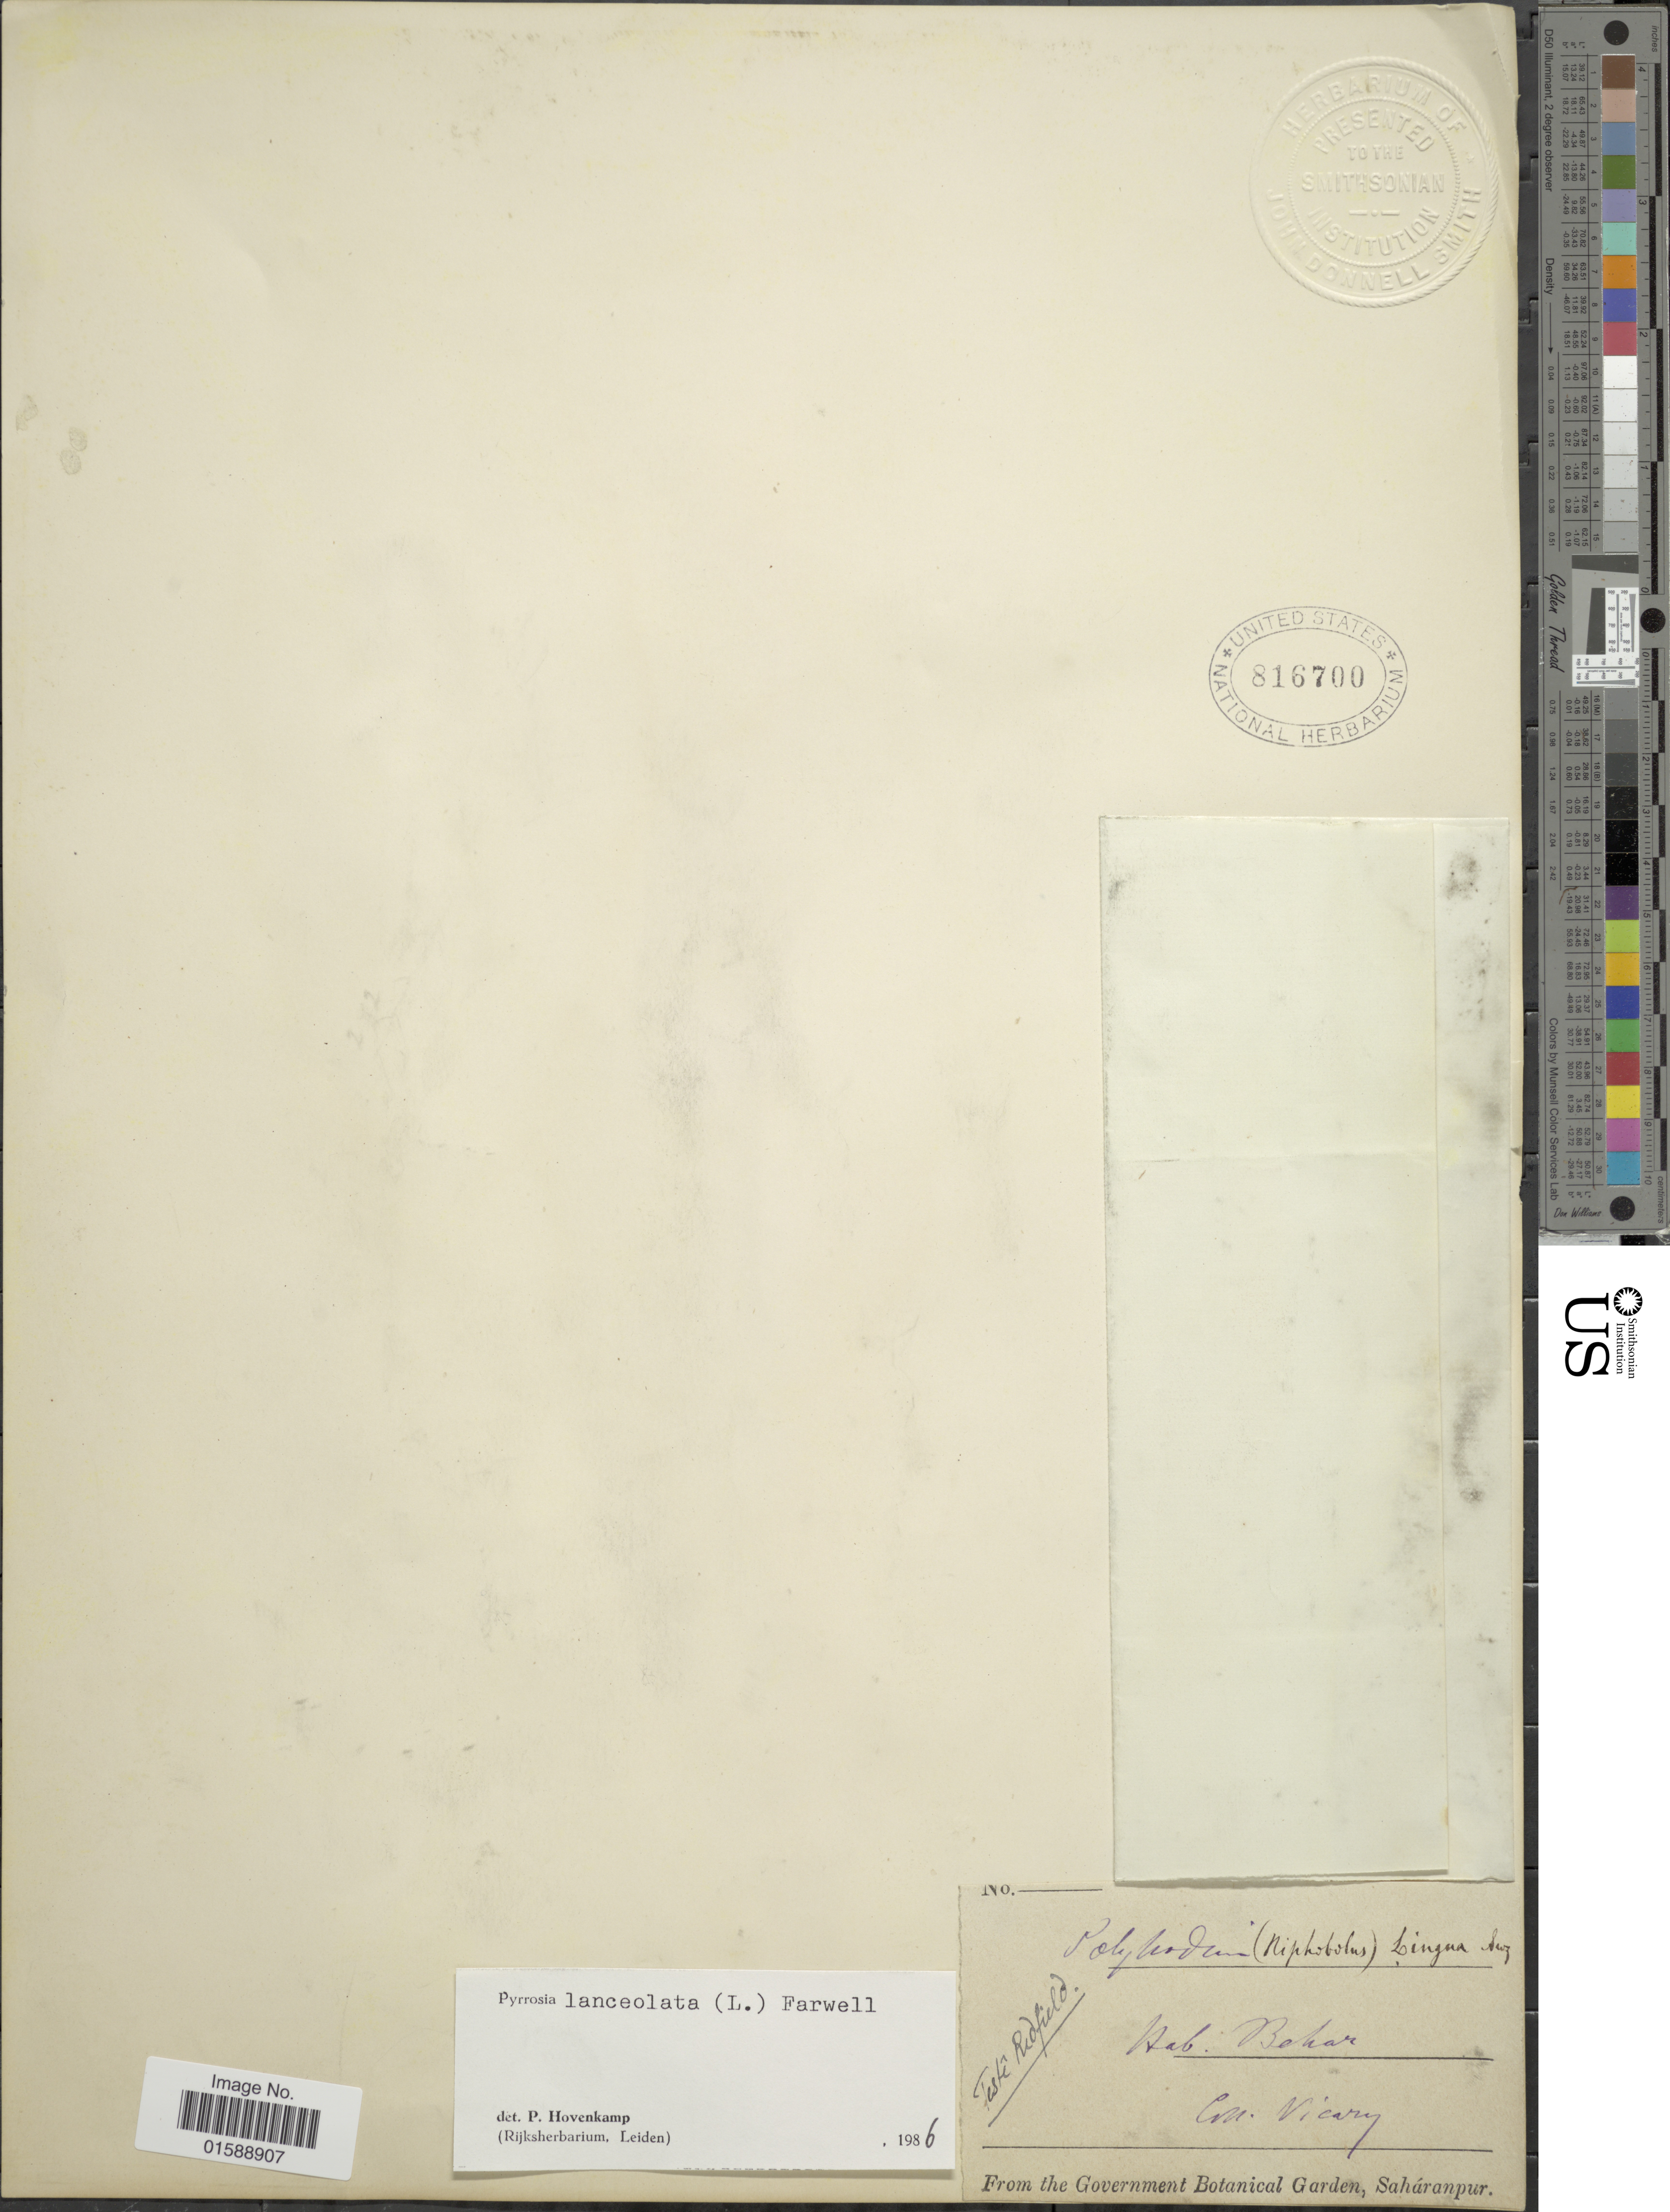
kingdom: Plantae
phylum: Tracheophyta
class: Polypodiopsida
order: Polypodiales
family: Polypodiaceae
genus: Pyrrosia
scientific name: Pyrrosia lanceolata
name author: (L.) Farw.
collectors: N. Vicary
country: India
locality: Behar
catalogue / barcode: US 816700